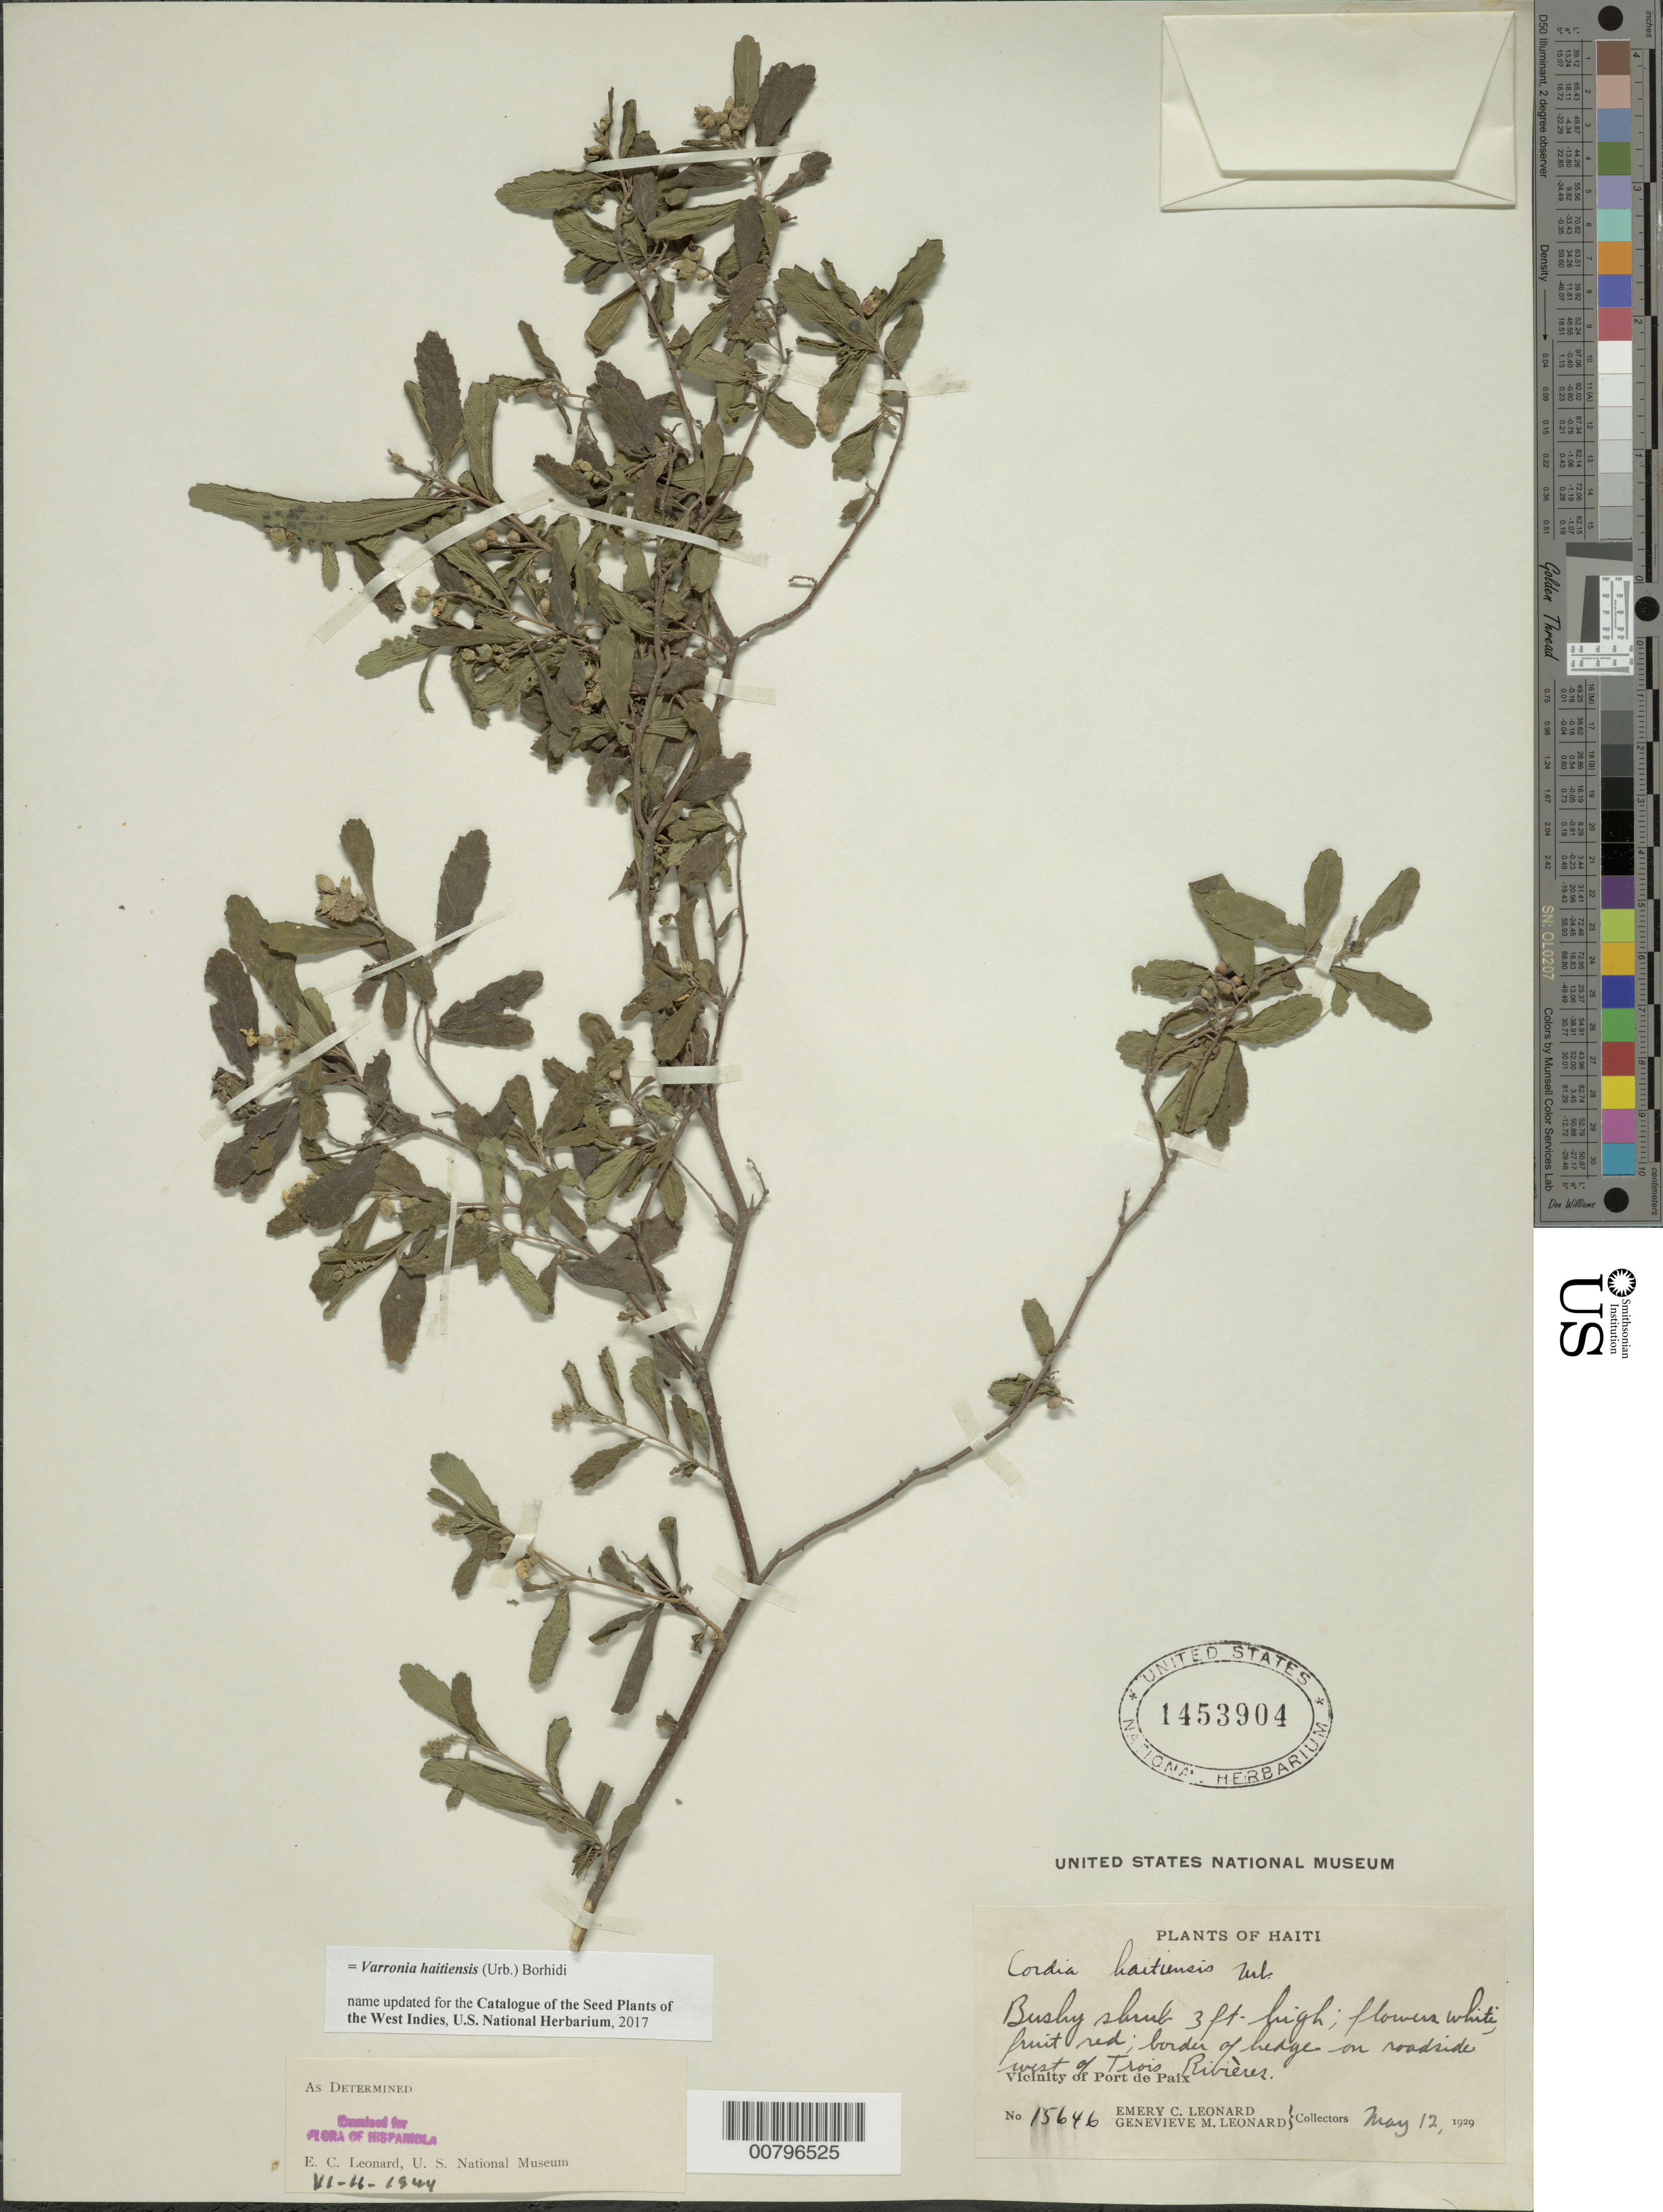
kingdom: Plantae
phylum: Tracheophyta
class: Magnoliopsida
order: Boraginales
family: Cordiaceae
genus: Varronia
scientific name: Varronia haitiensis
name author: (Urb.) Borhidi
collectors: E. C. Leonard & G. M. Leonard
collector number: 15646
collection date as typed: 12 May 1929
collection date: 1929-05-12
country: Haiti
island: Hispaniola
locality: Vicinity of Port de Paix, on roadside west of Trois Riviéres.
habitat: Border of hedge.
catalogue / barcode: US 1453904